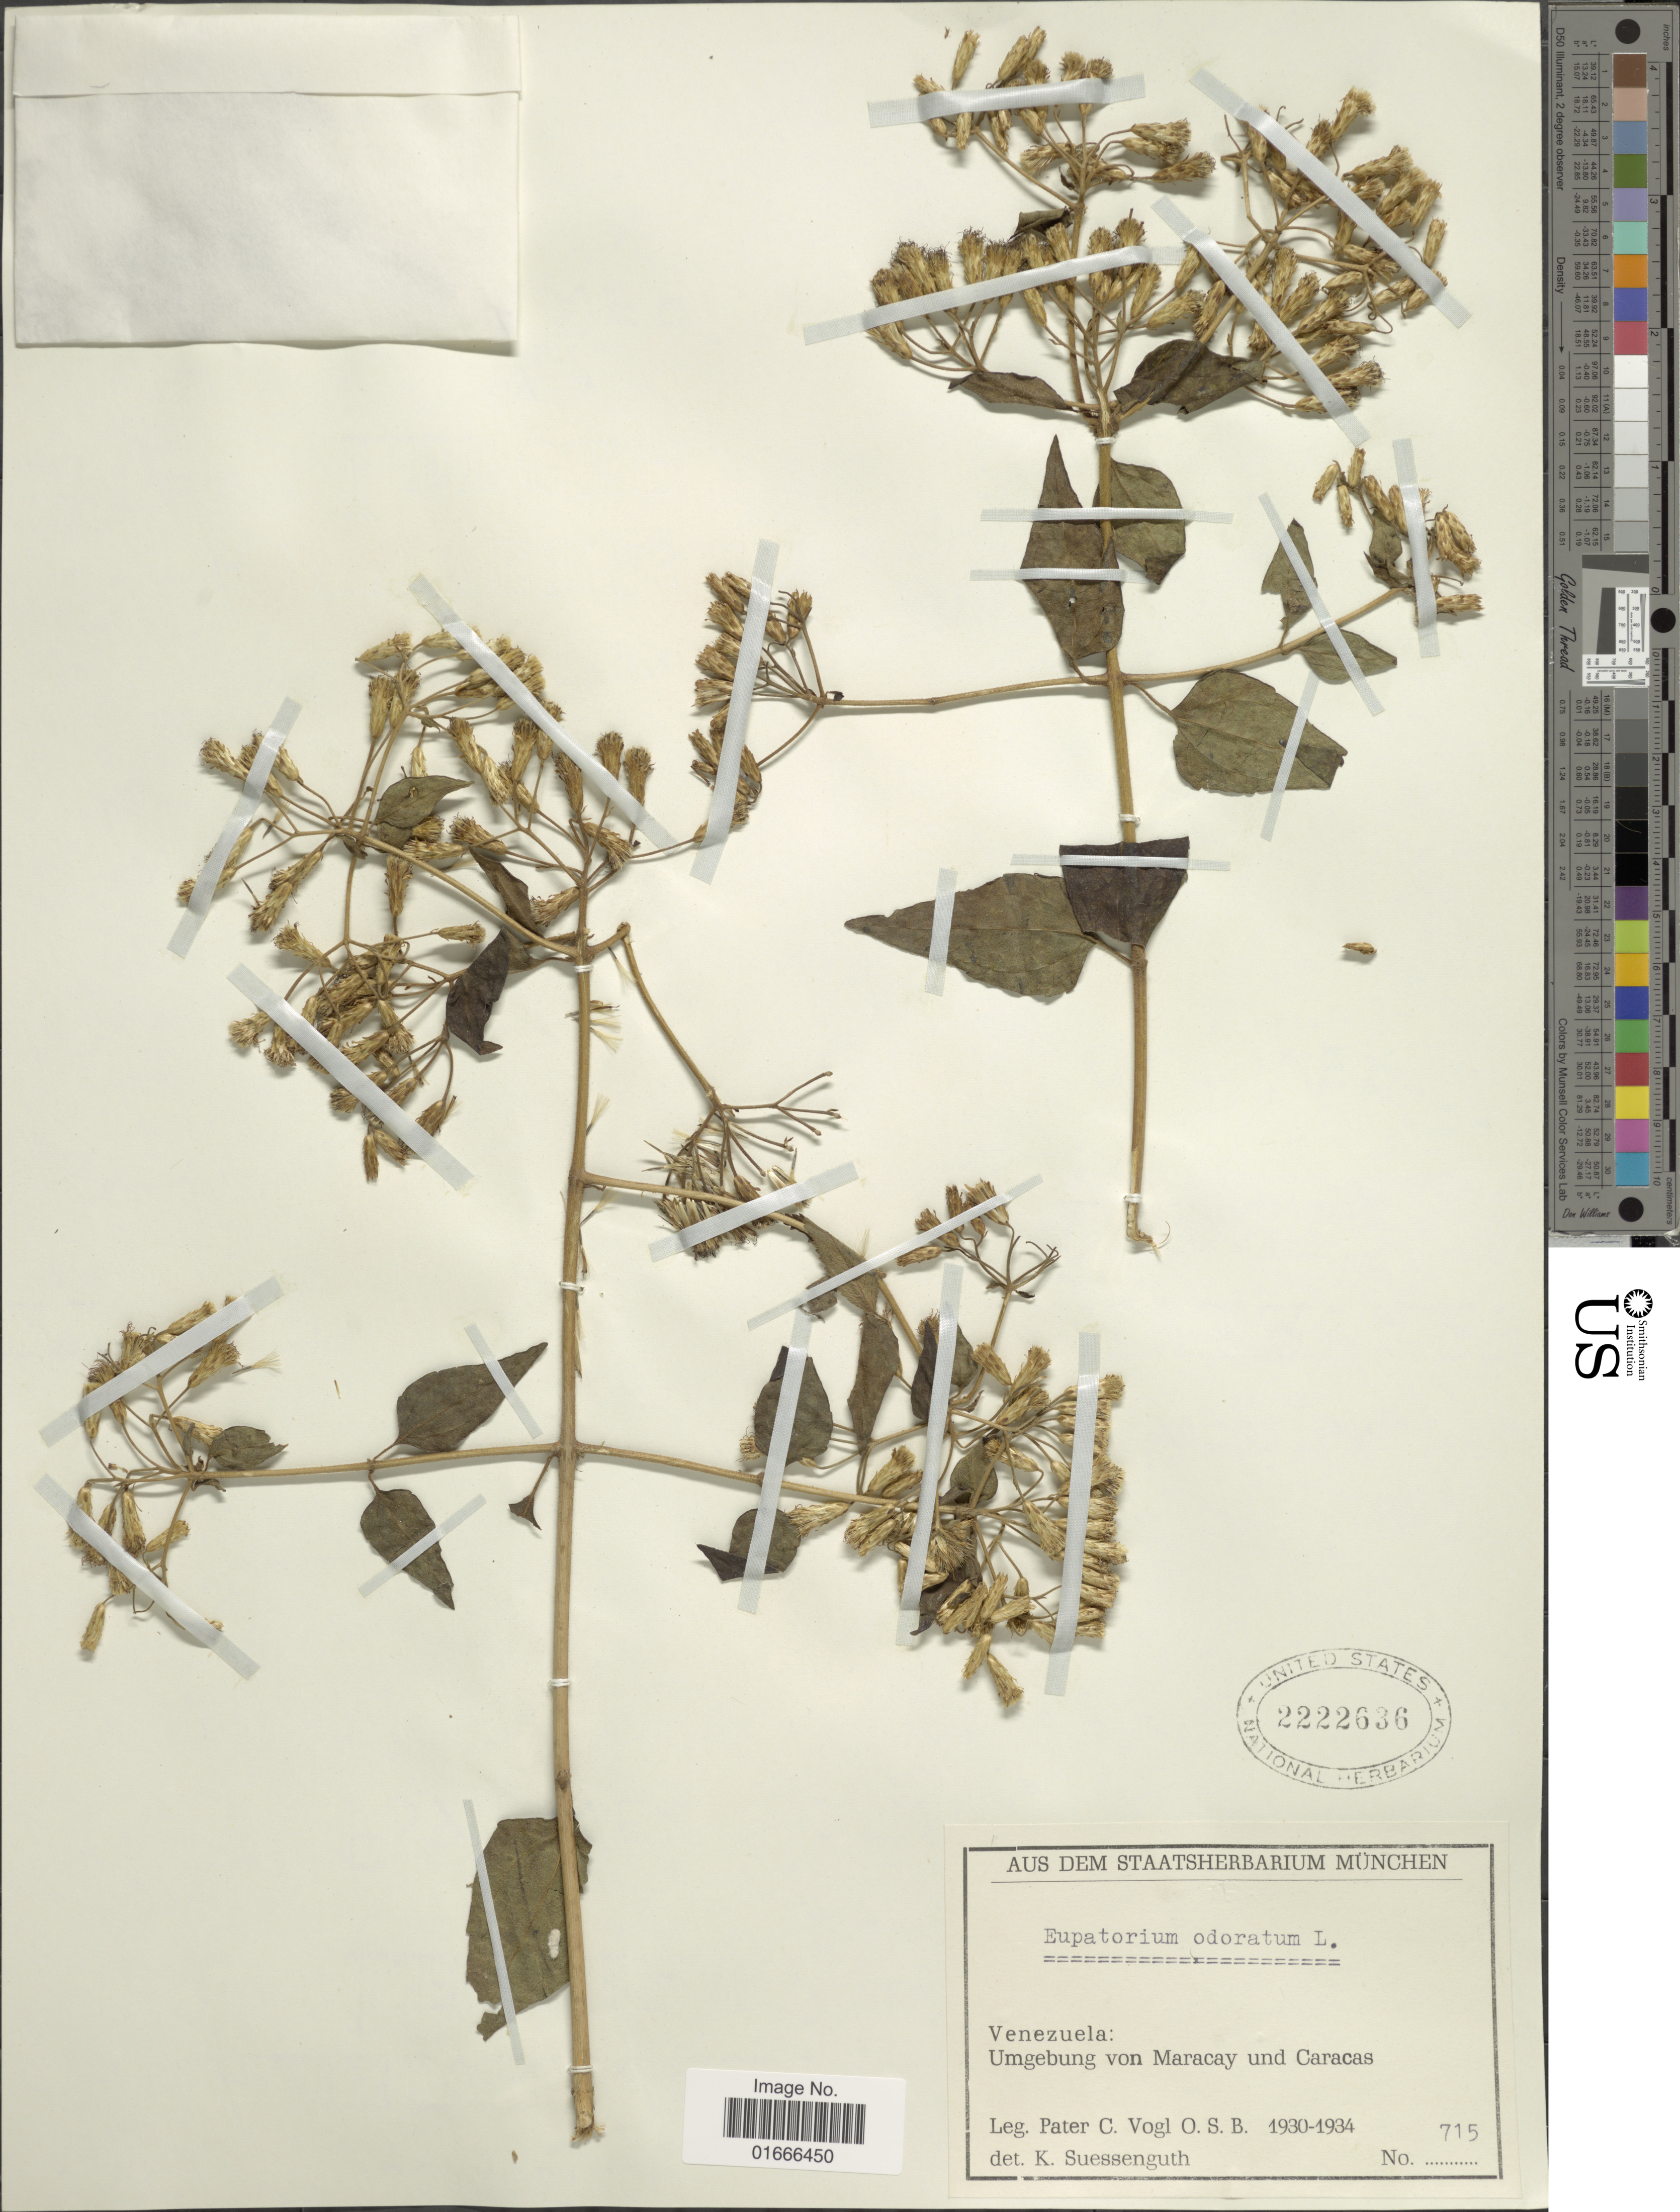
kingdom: Plantae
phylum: Tracheophyta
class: Magnoliopsida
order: Asterales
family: Asteraceae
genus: Chromolaena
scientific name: Chromolaena odorata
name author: (L.) R.M. King & H. Rob.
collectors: P. C. Vogl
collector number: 715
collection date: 1930/1934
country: Venezuela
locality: Umgebung von Maracay und Caracas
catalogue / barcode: US 2222636